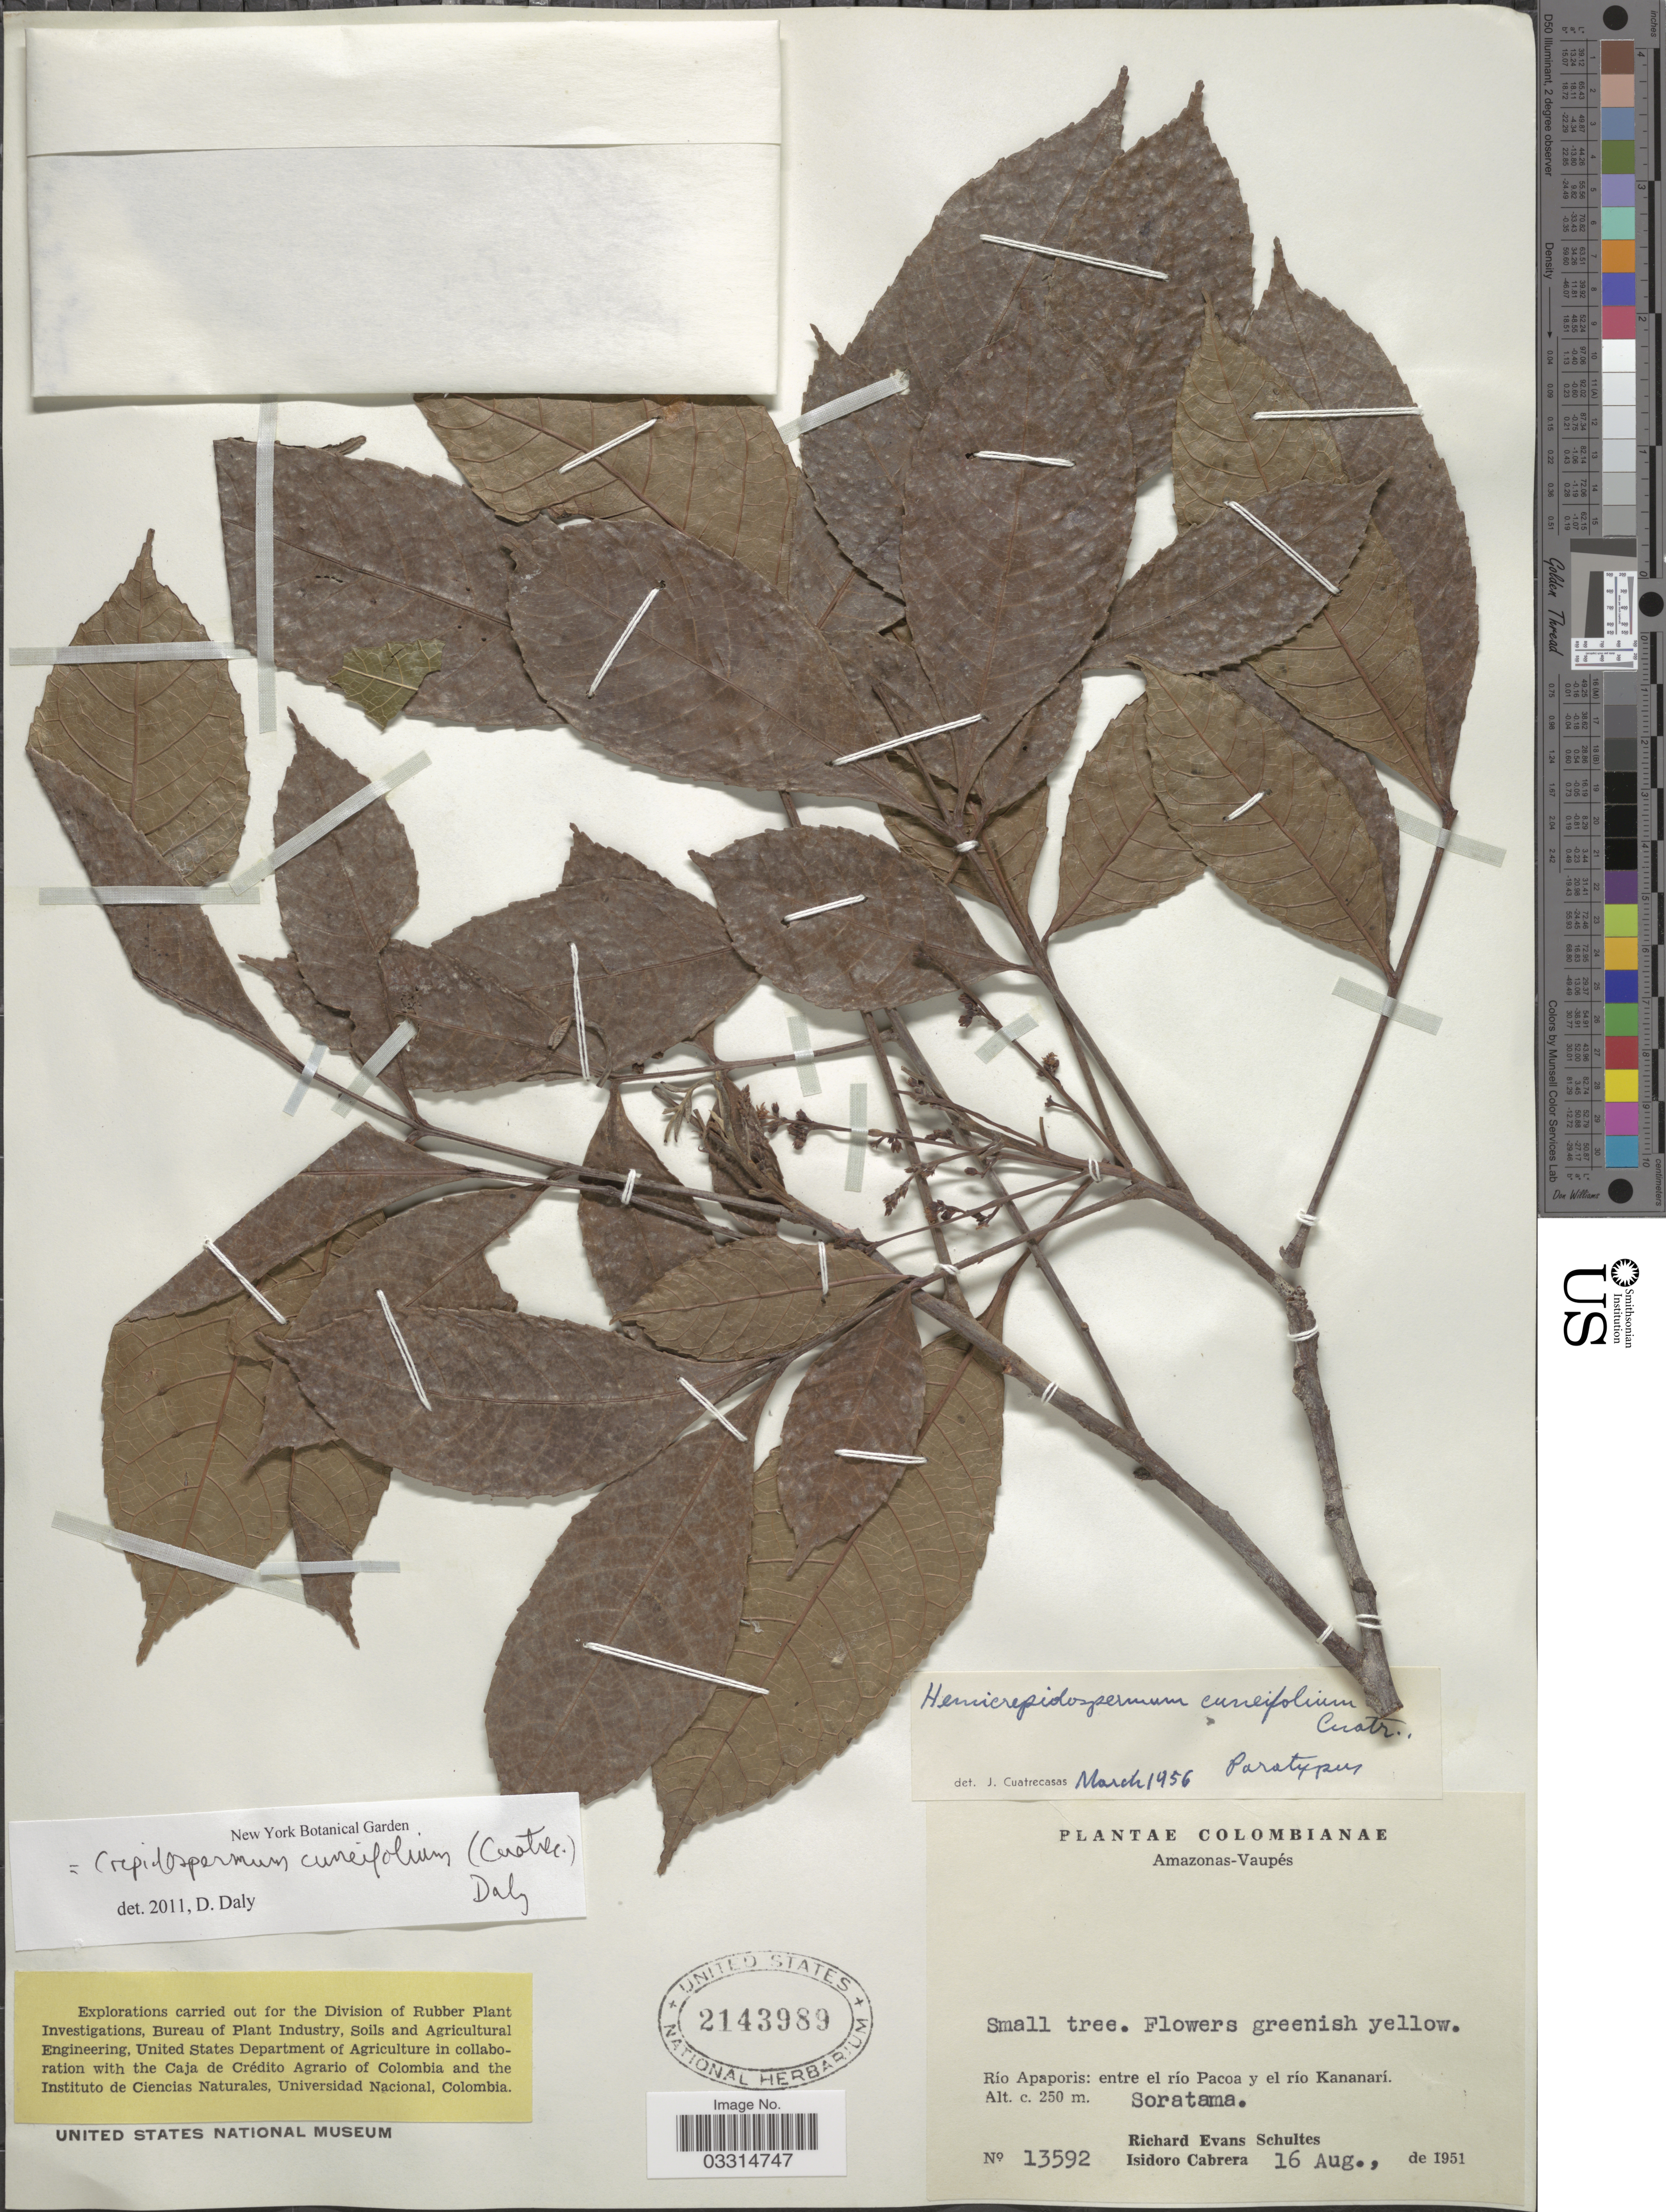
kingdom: Plantae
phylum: Tracheophyta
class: Magnoliopsida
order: Sapindales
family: Burseraceae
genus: Protium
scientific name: Protium cuneifolium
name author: (Cuatrec.) Byng & Christenh.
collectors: R. E. Schultes & I. Cabrera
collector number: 13592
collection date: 1951-08-16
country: Colombia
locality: Río Apaporis: entre el río Pacoa y el río Kananarí. Soratama.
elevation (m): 250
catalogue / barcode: US 2143989